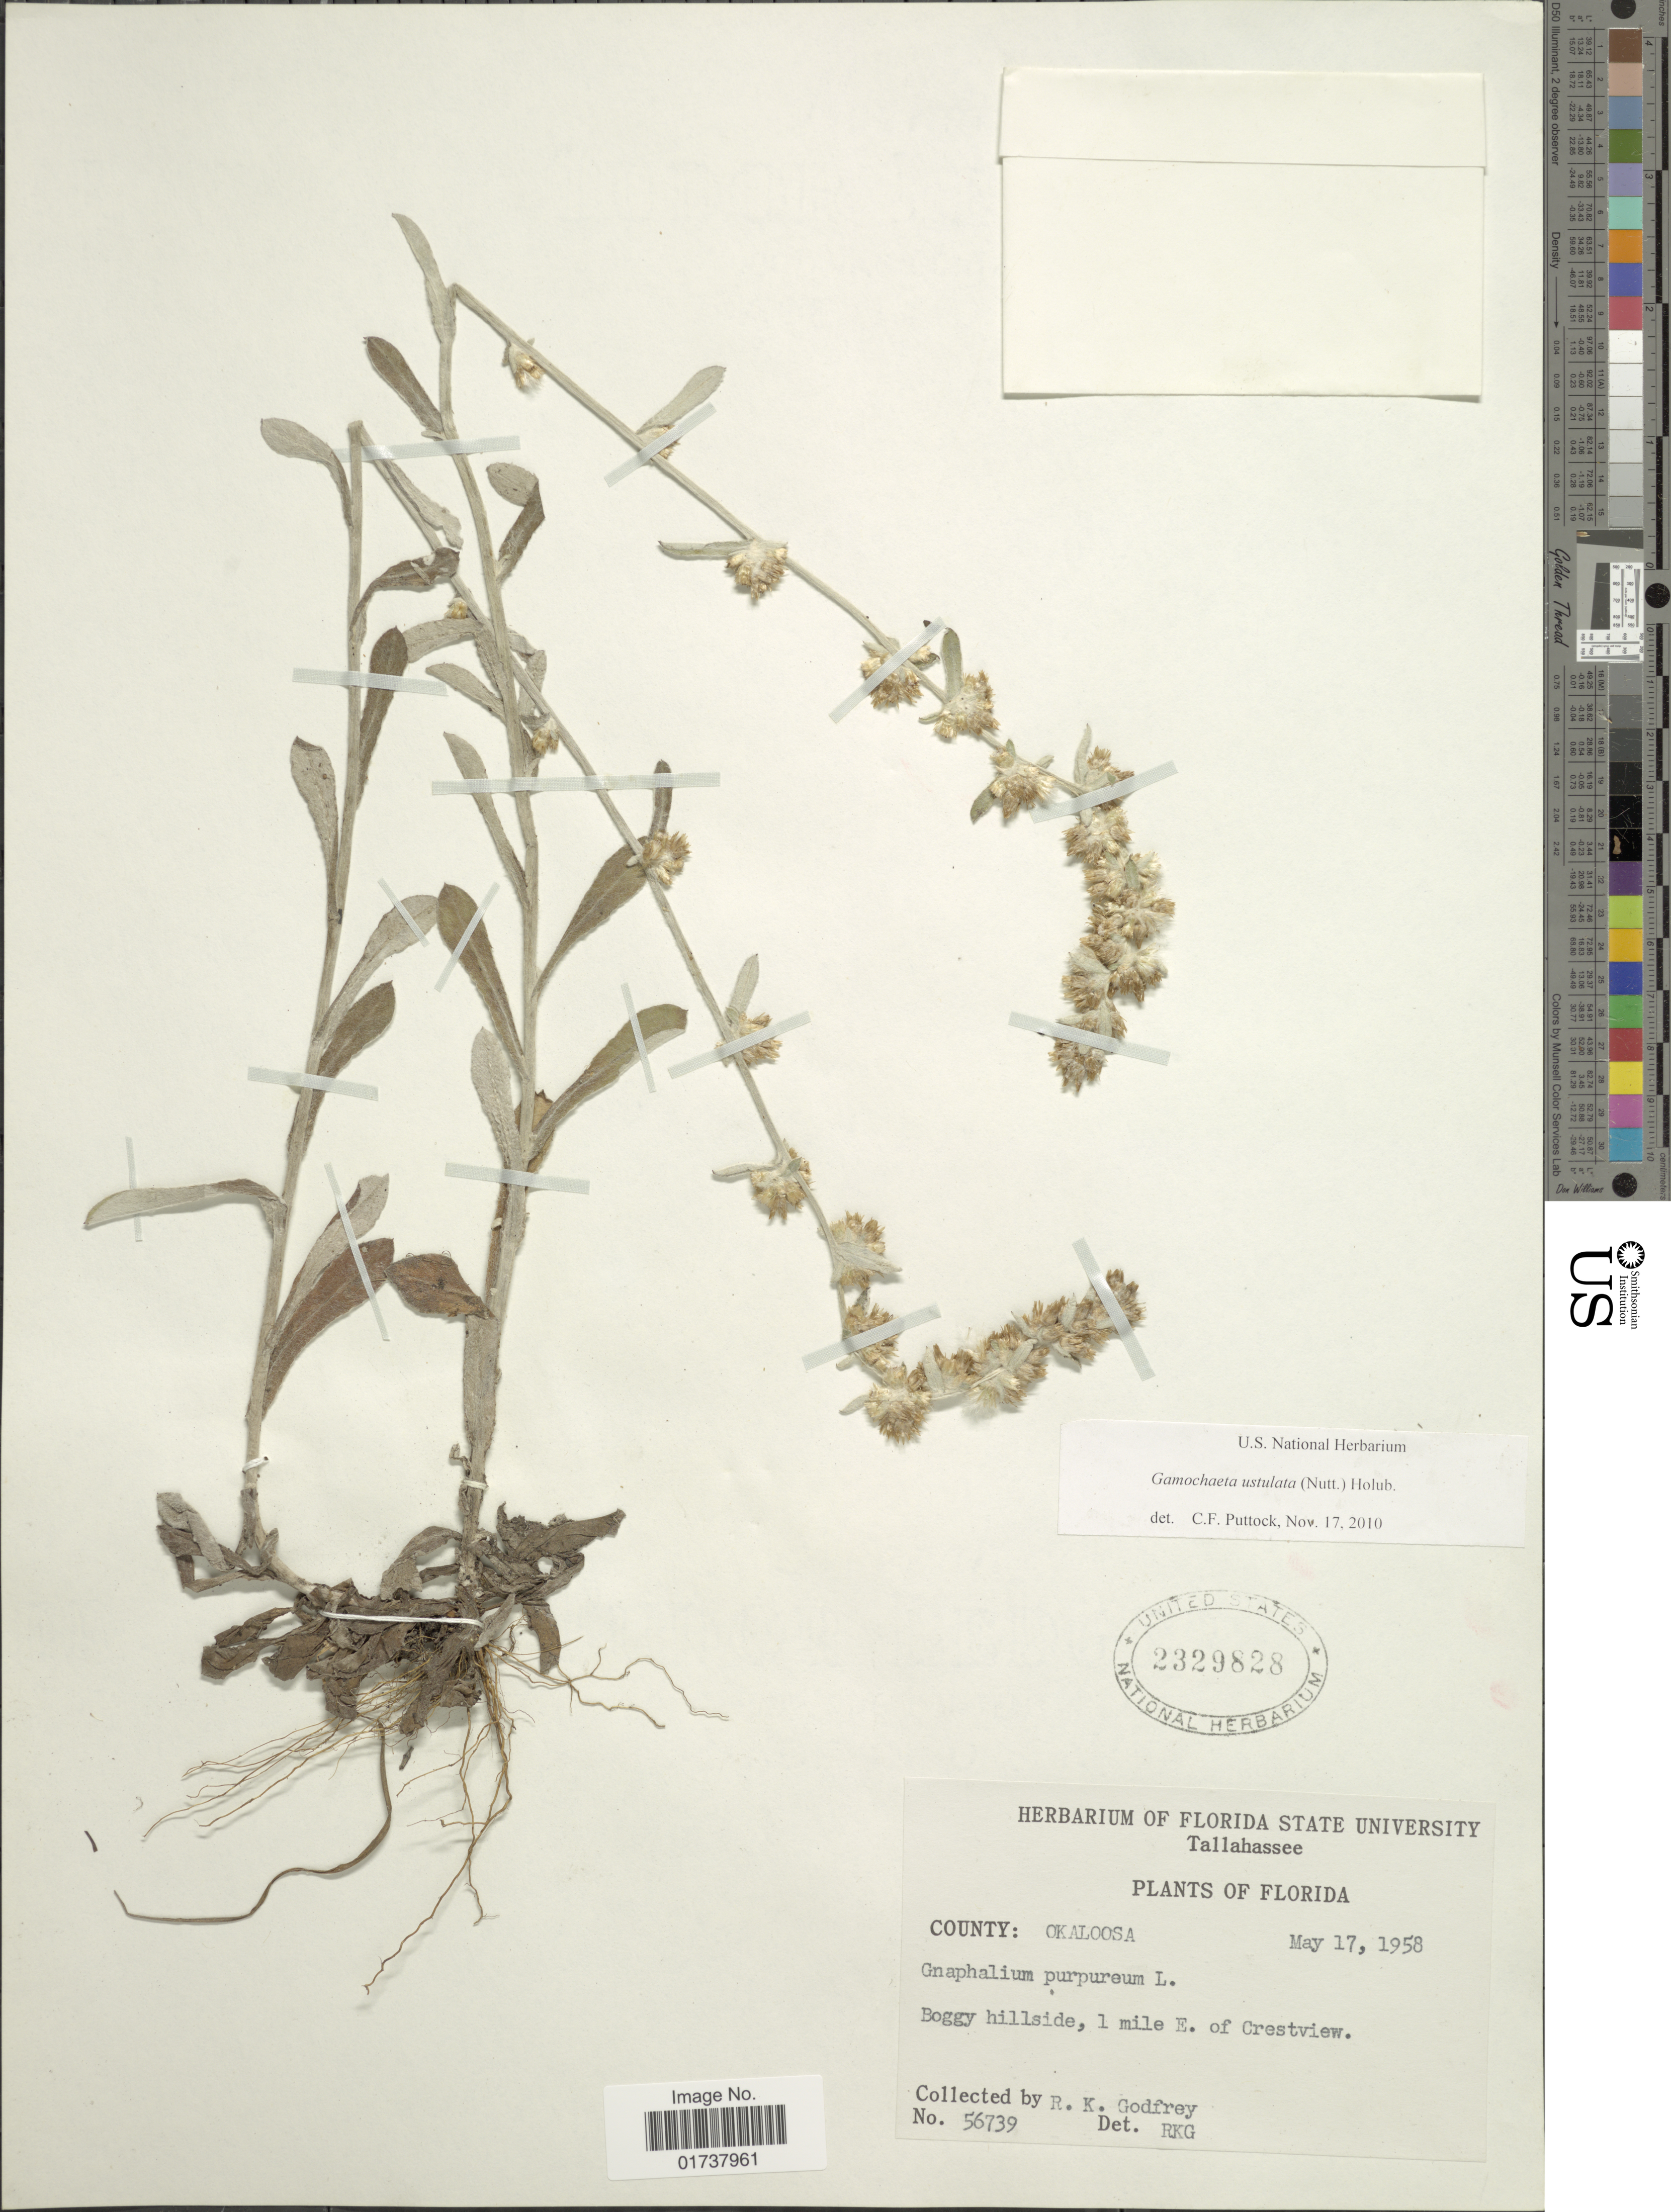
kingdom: Plantae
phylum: Tracheophyta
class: Magnoliopsida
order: Asterales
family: Asteraceae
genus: Gamochaeta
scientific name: Gamochaeta purpurea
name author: (L.) Cabrera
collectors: R. K. Godfrey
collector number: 56739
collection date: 1958-05-17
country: United States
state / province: Florida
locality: Tallahassee, County: Okaloosa, Boggy hillside, 1 mile E. of Crestview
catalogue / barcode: US 2329828